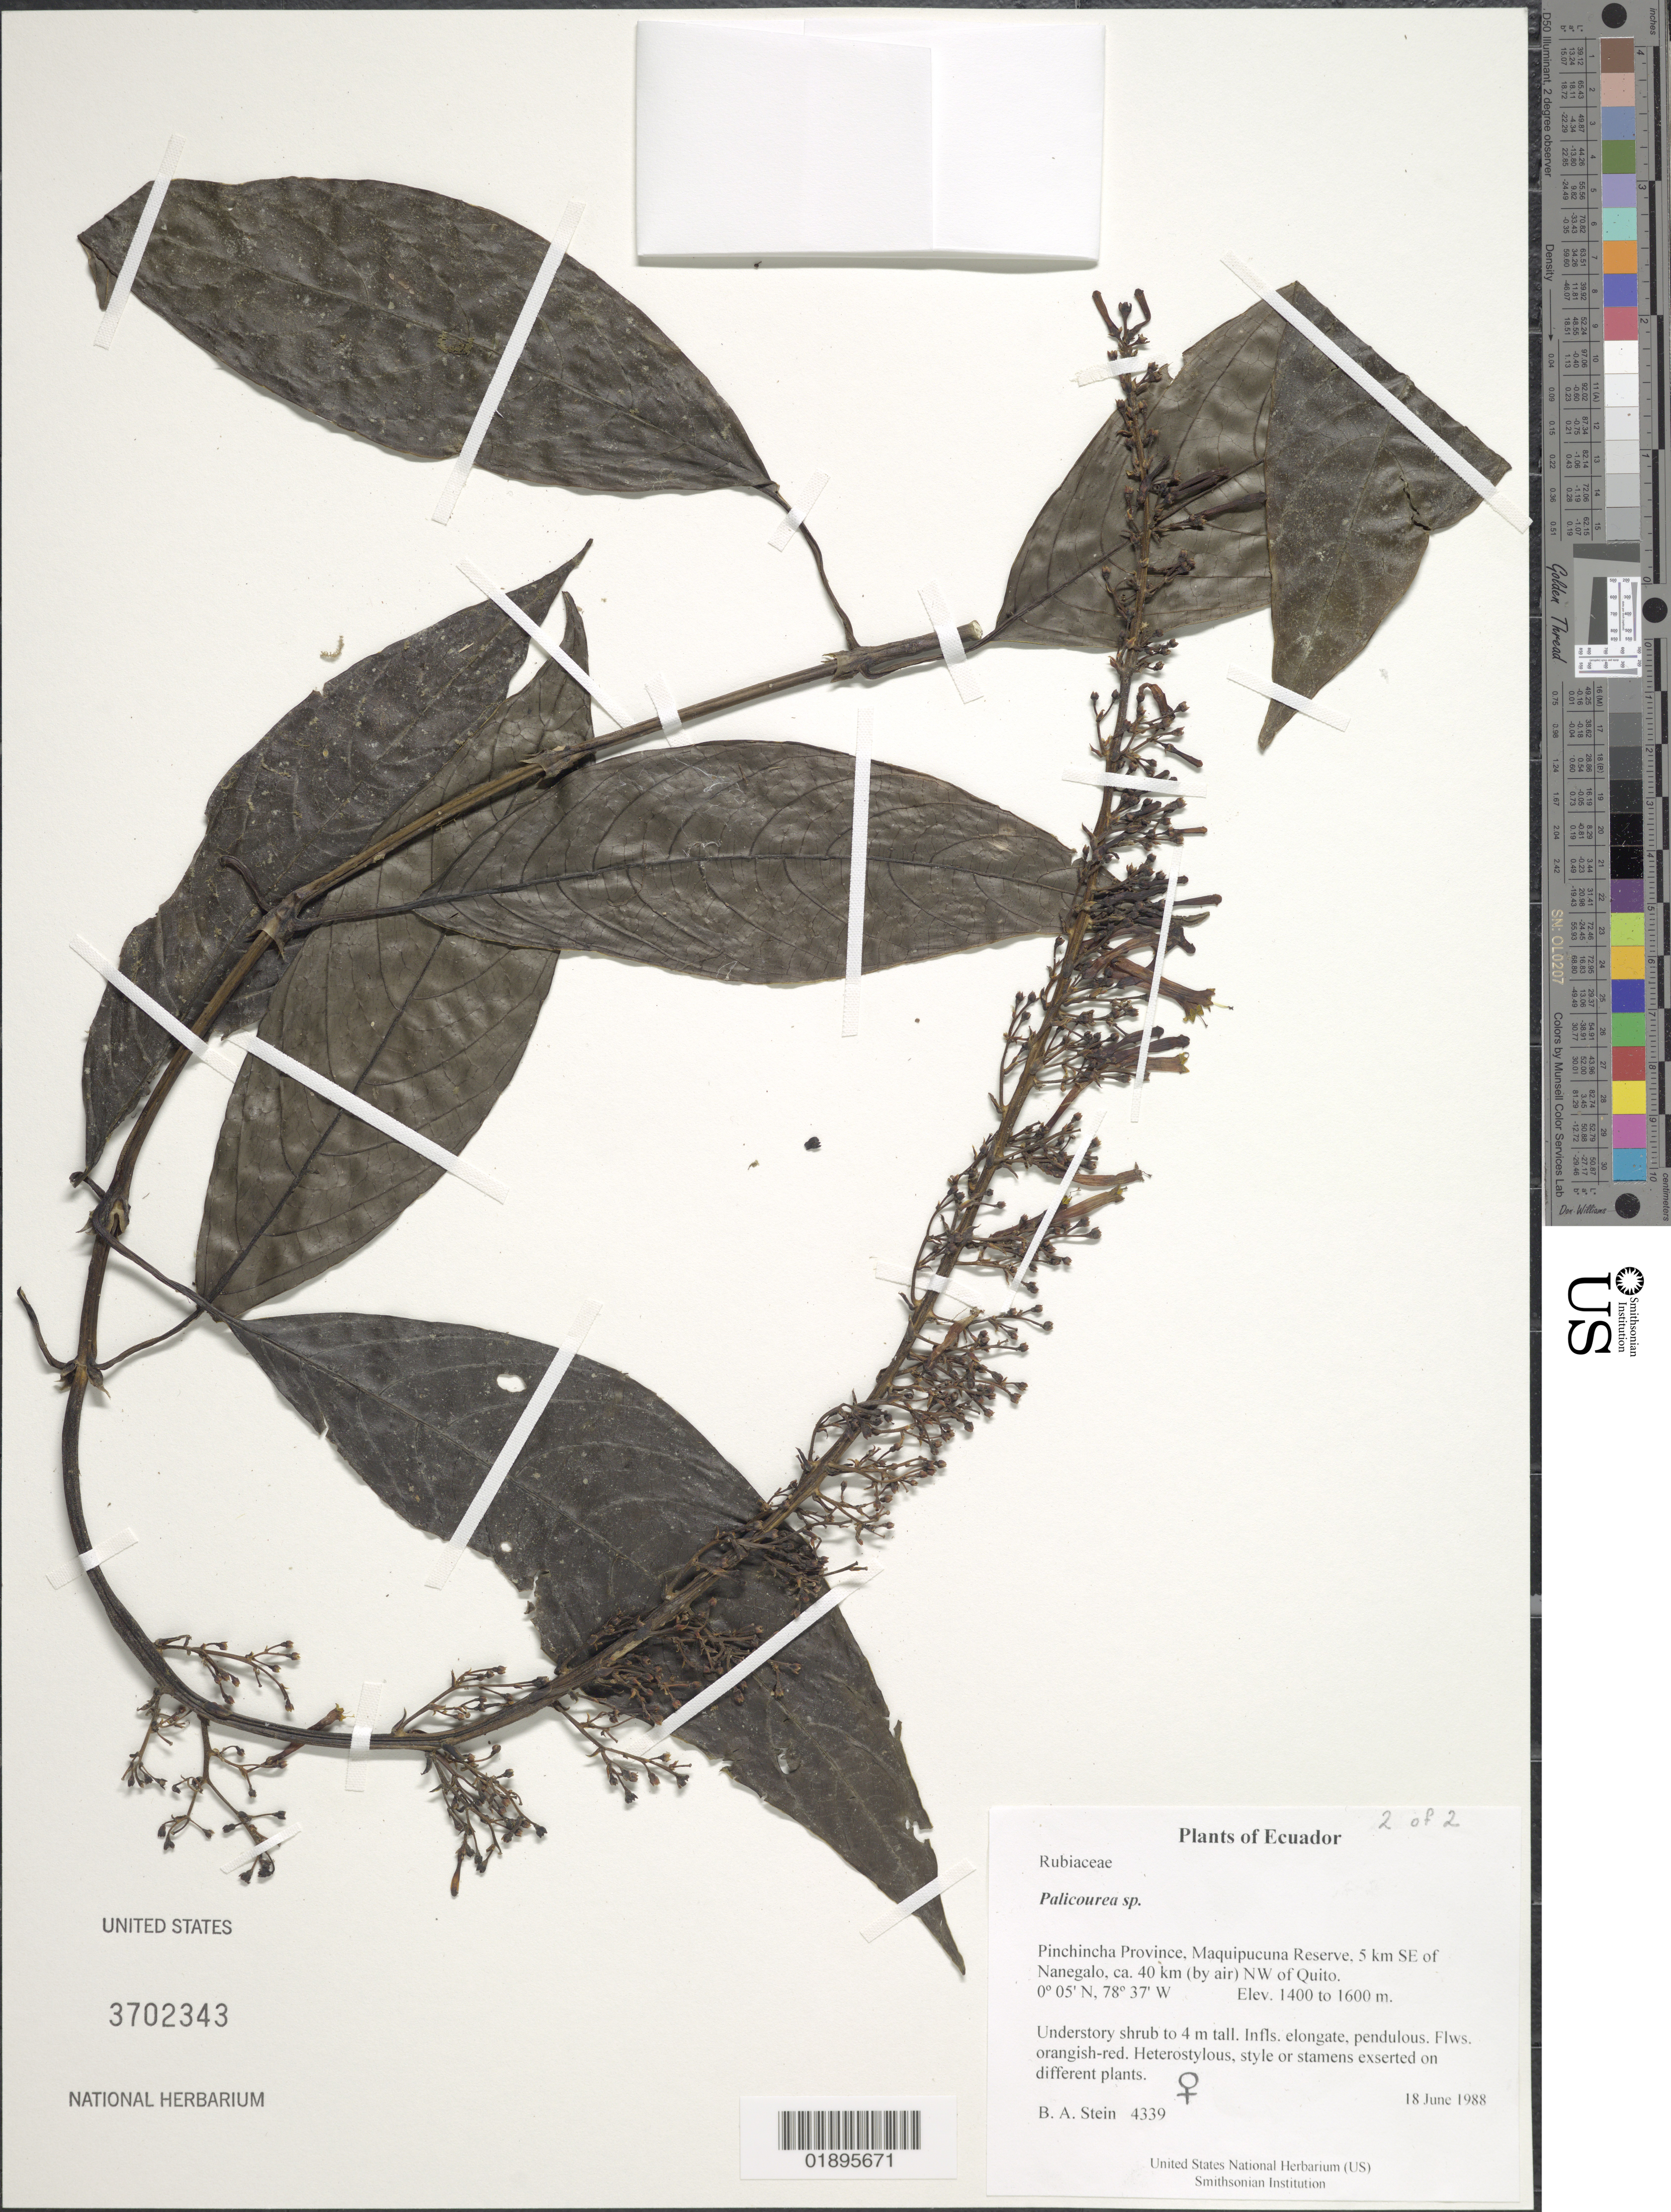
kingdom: Plantae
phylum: Tracheophyta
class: Magnoliopsida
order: Gentianales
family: Rubiaceae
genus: Palicourea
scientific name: Palicourea sp.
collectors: B. A. Stein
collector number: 4339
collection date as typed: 18 June 1988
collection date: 1988-06-18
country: Ecuador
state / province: Pichincha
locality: Maquipucuna Reserve, 5 km SE of Nanegalo, ca. 40 km (by air) NW of Quito.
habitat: Understory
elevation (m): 1400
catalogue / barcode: US 3702343